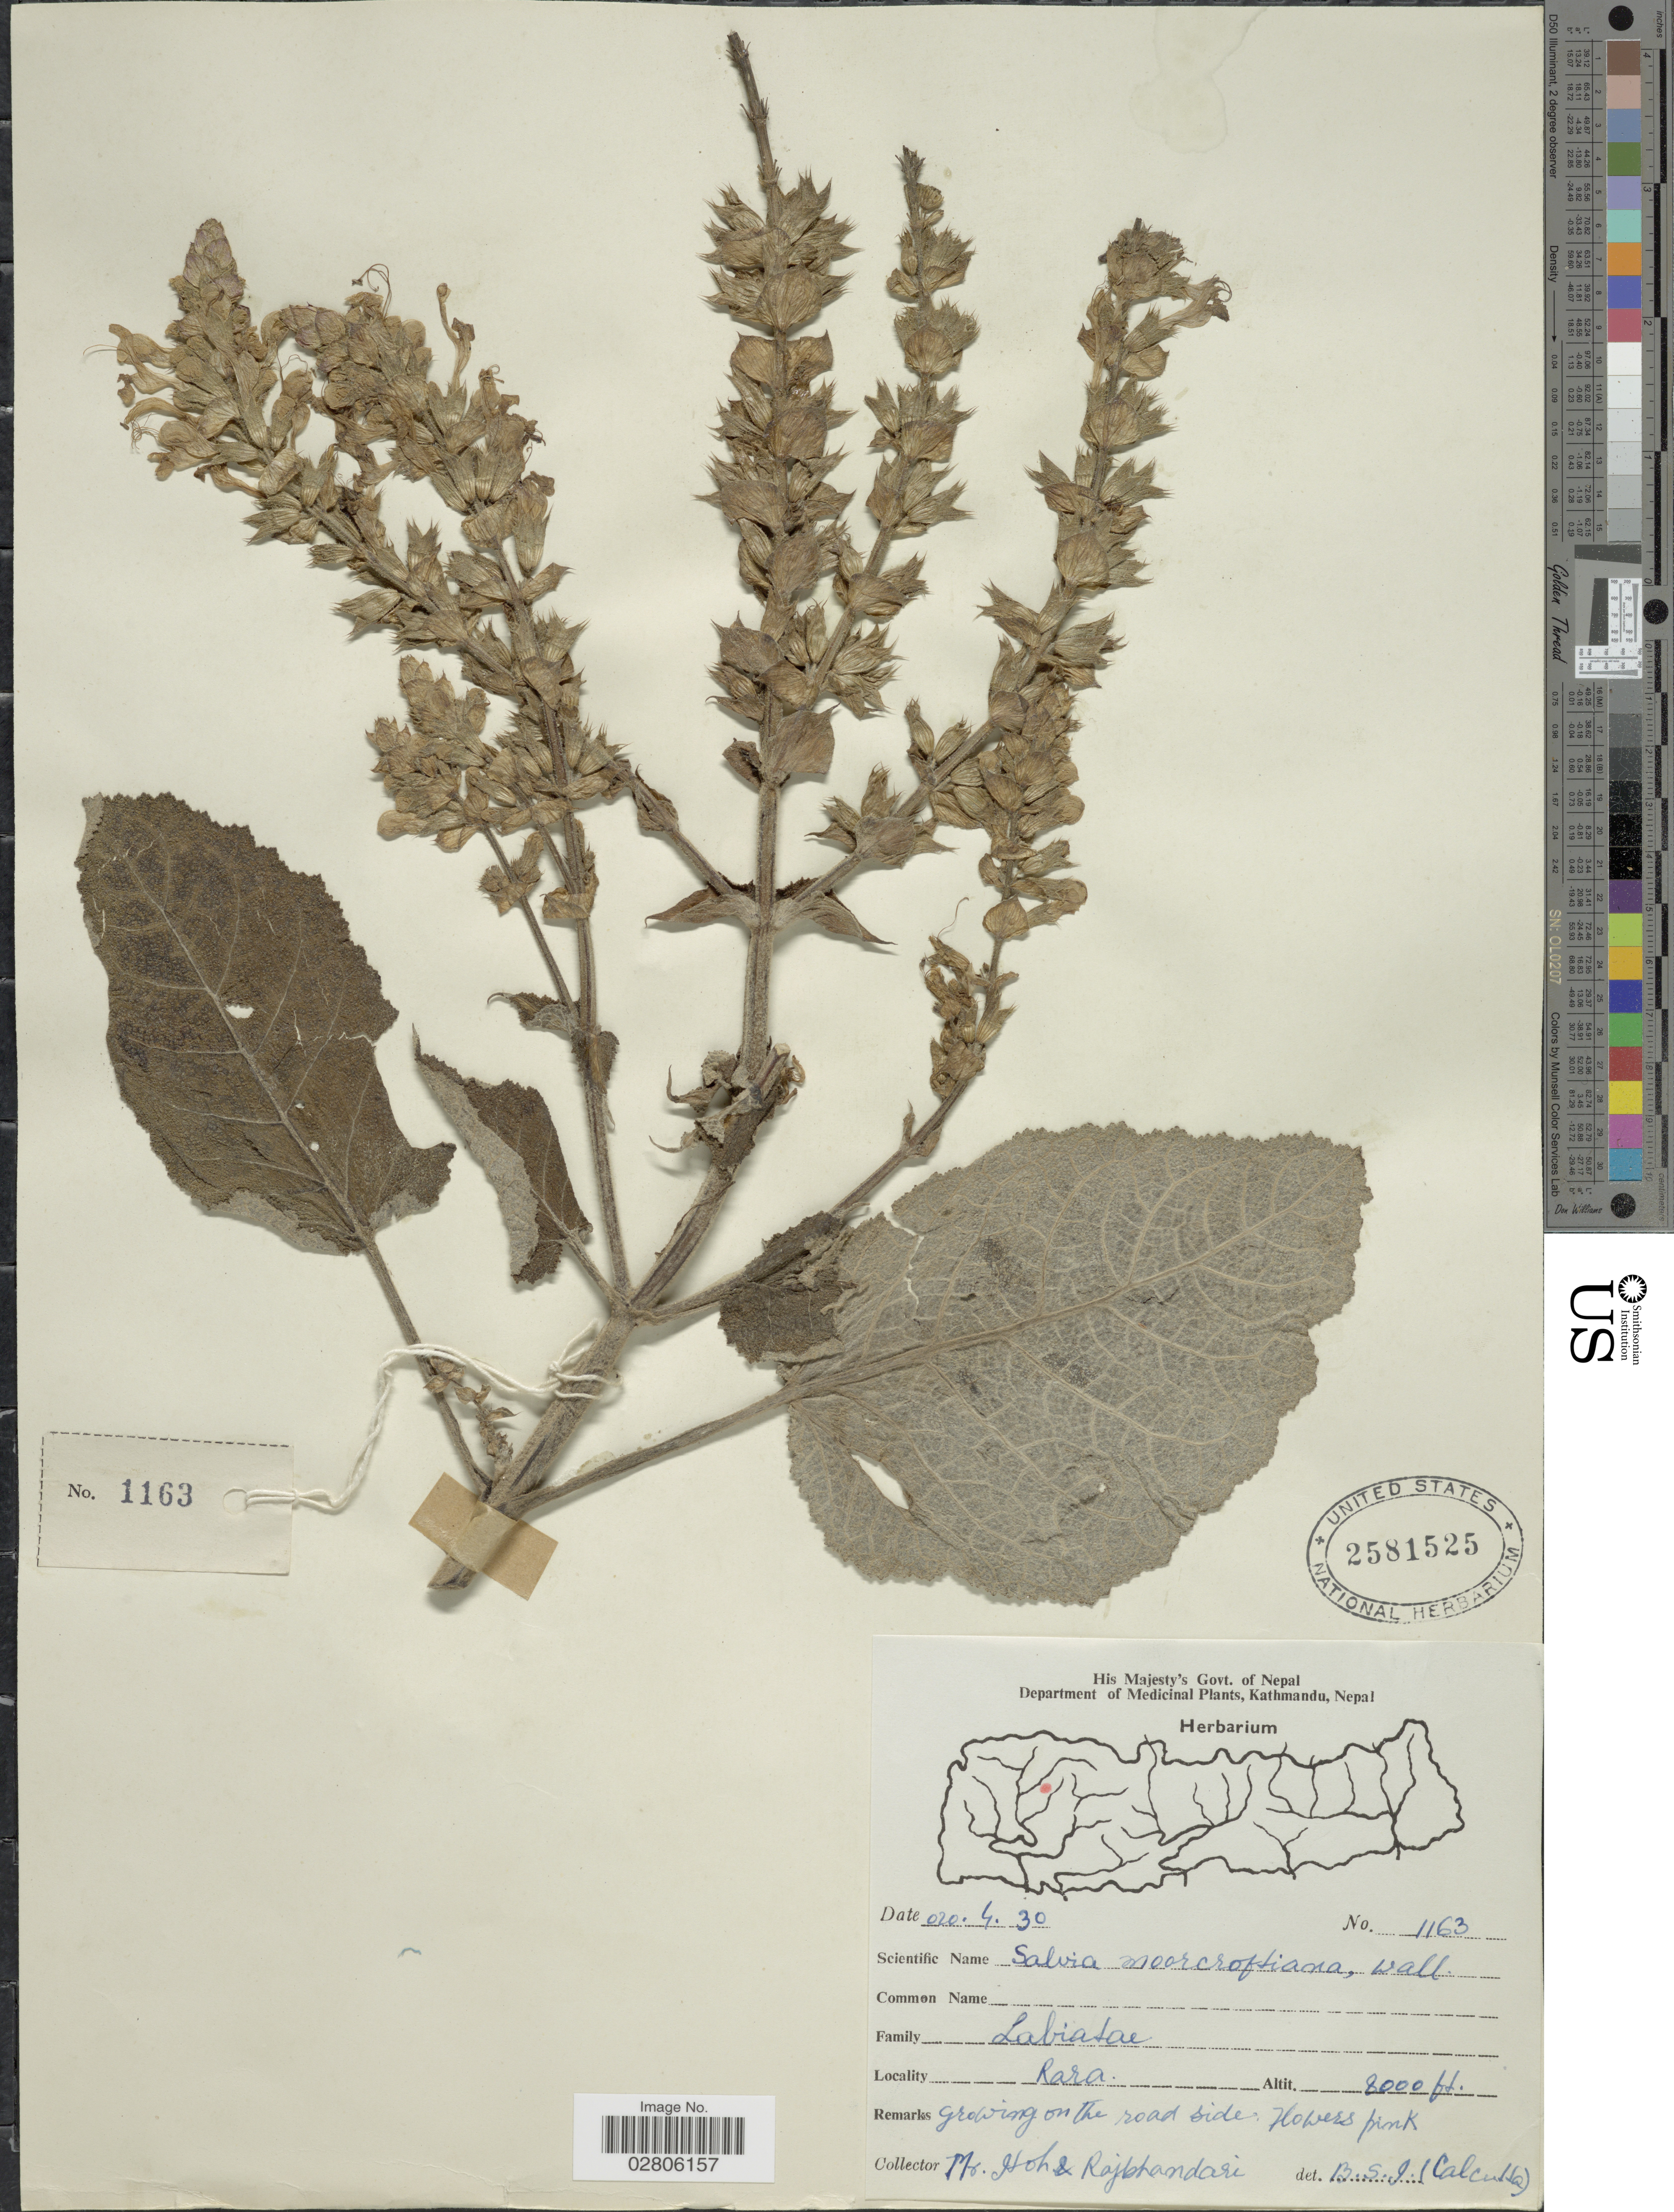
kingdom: Plantae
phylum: Tracheophyta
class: Magnoliopsida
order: Lamiales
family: Lamiaceae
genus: Salvia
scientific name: Salvia moorcroftiana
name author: Wall. ex Benth.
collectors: -. Itoh & Rajbhandari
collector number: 1163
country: Nepal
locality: Rara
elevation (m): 2438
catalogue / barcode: US 2581525